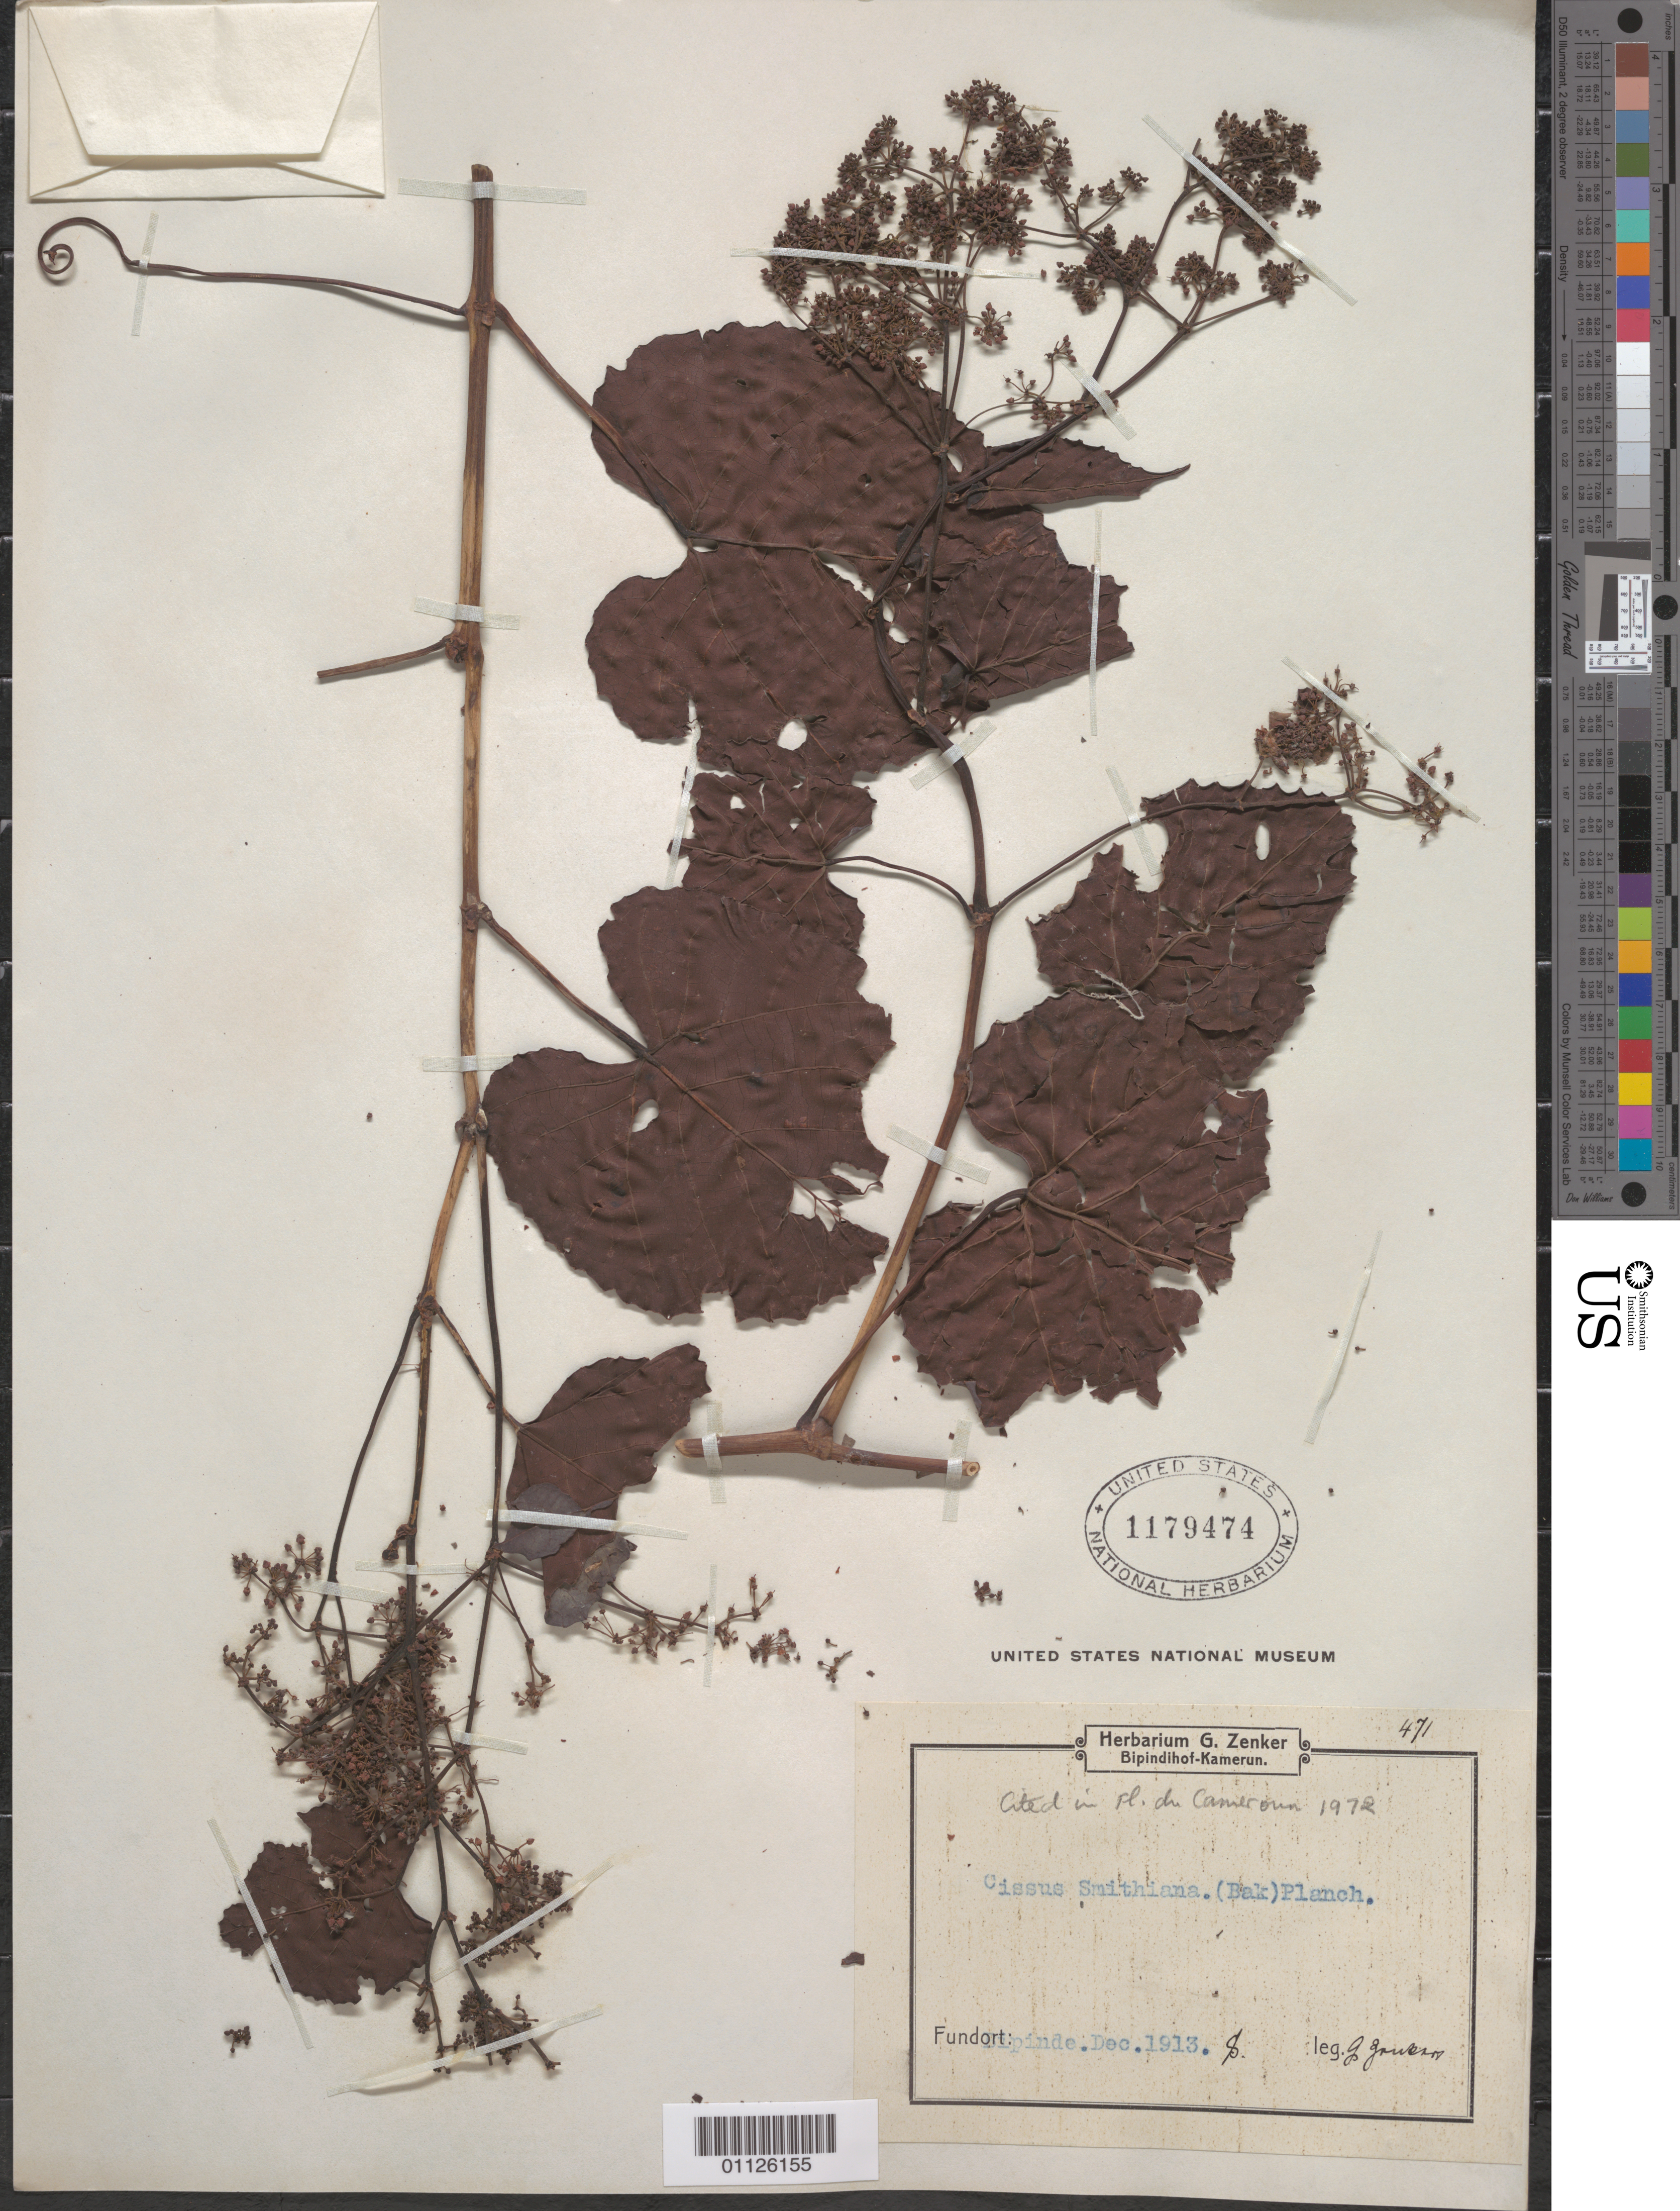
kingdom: Plantae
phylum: Tracheophyta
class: Magnoliopsida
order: Vitales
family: Vitaceae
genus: Cissus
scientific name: Cissus smithiana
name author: (Baker) Planch.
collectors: G. A. Zenker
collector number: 471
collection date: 1913-12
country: Cameroon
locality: Bipindihof.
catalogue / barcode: US 1179474